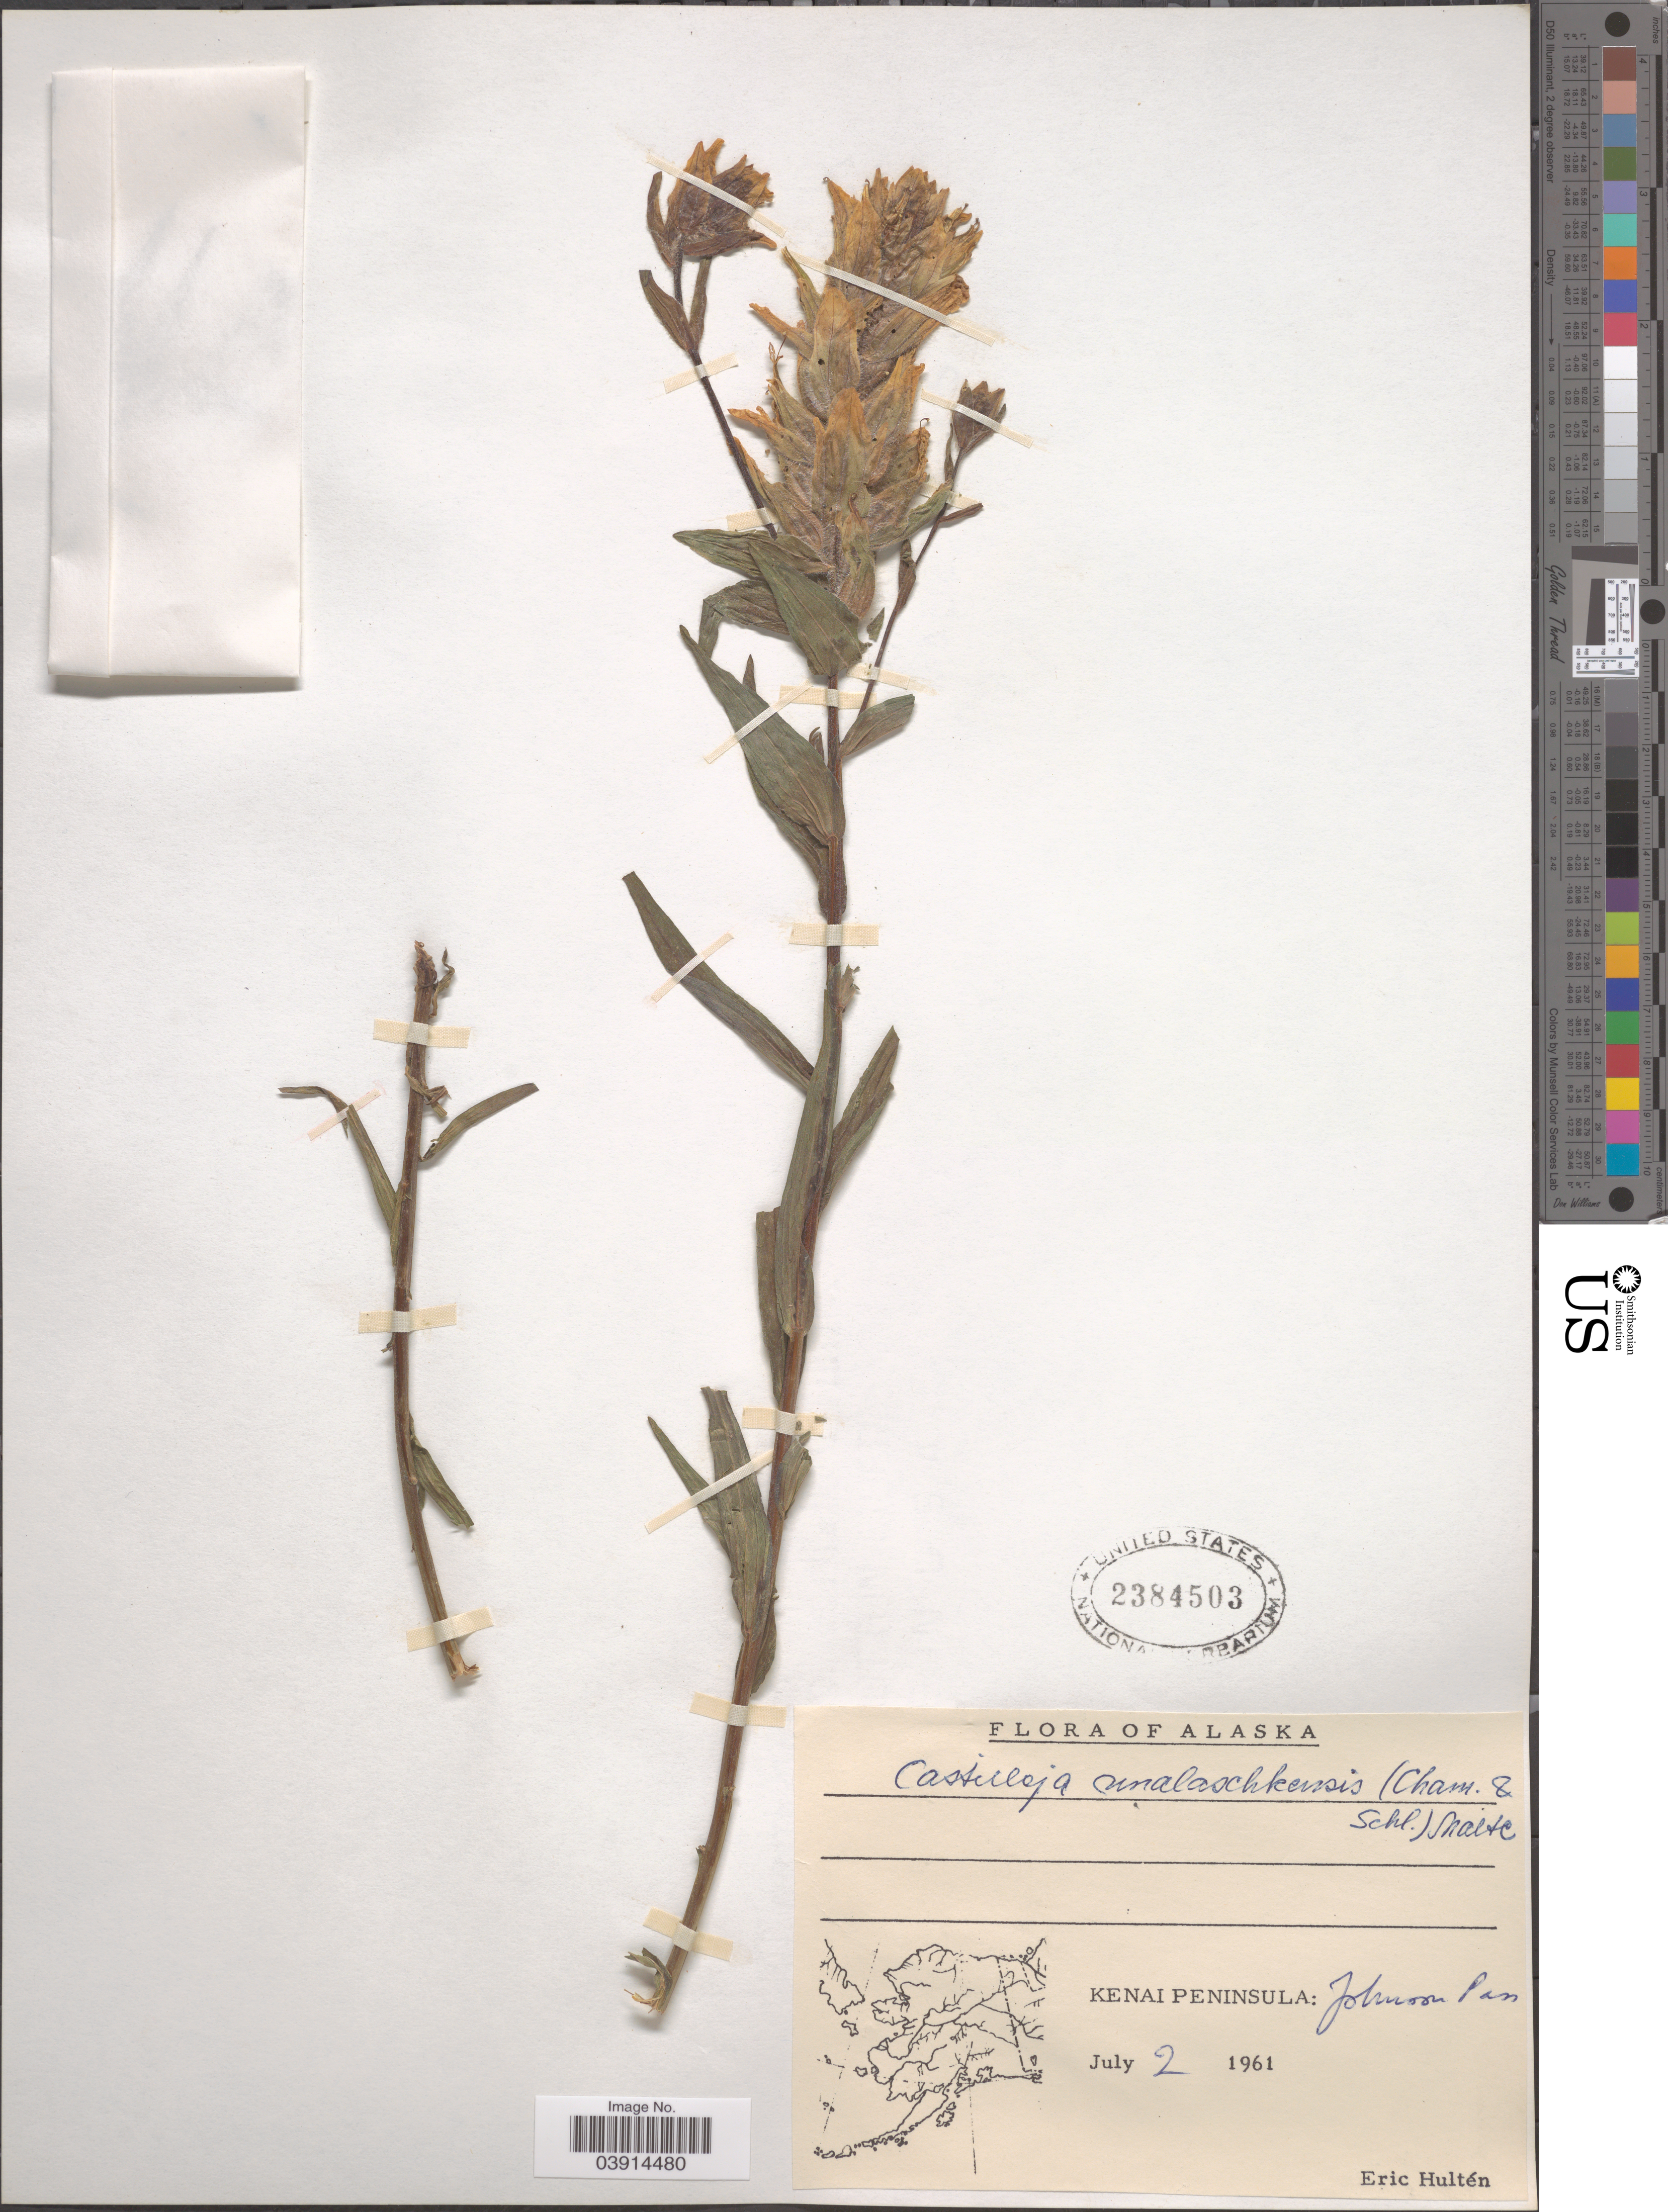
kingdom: Plantae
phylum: Tracheophyta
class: Magnoliopsida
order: Lamiales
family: Orobanchaceae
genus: Castilleja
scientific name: Castilleja unalaschcensis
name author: (Cham. & Schltdl.) Malte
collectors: E. G. Hultén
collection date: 1961-07-02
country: United States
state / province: Alaska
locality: Kenai Peninsula: Johnson Pass.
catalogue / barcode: US 2384503